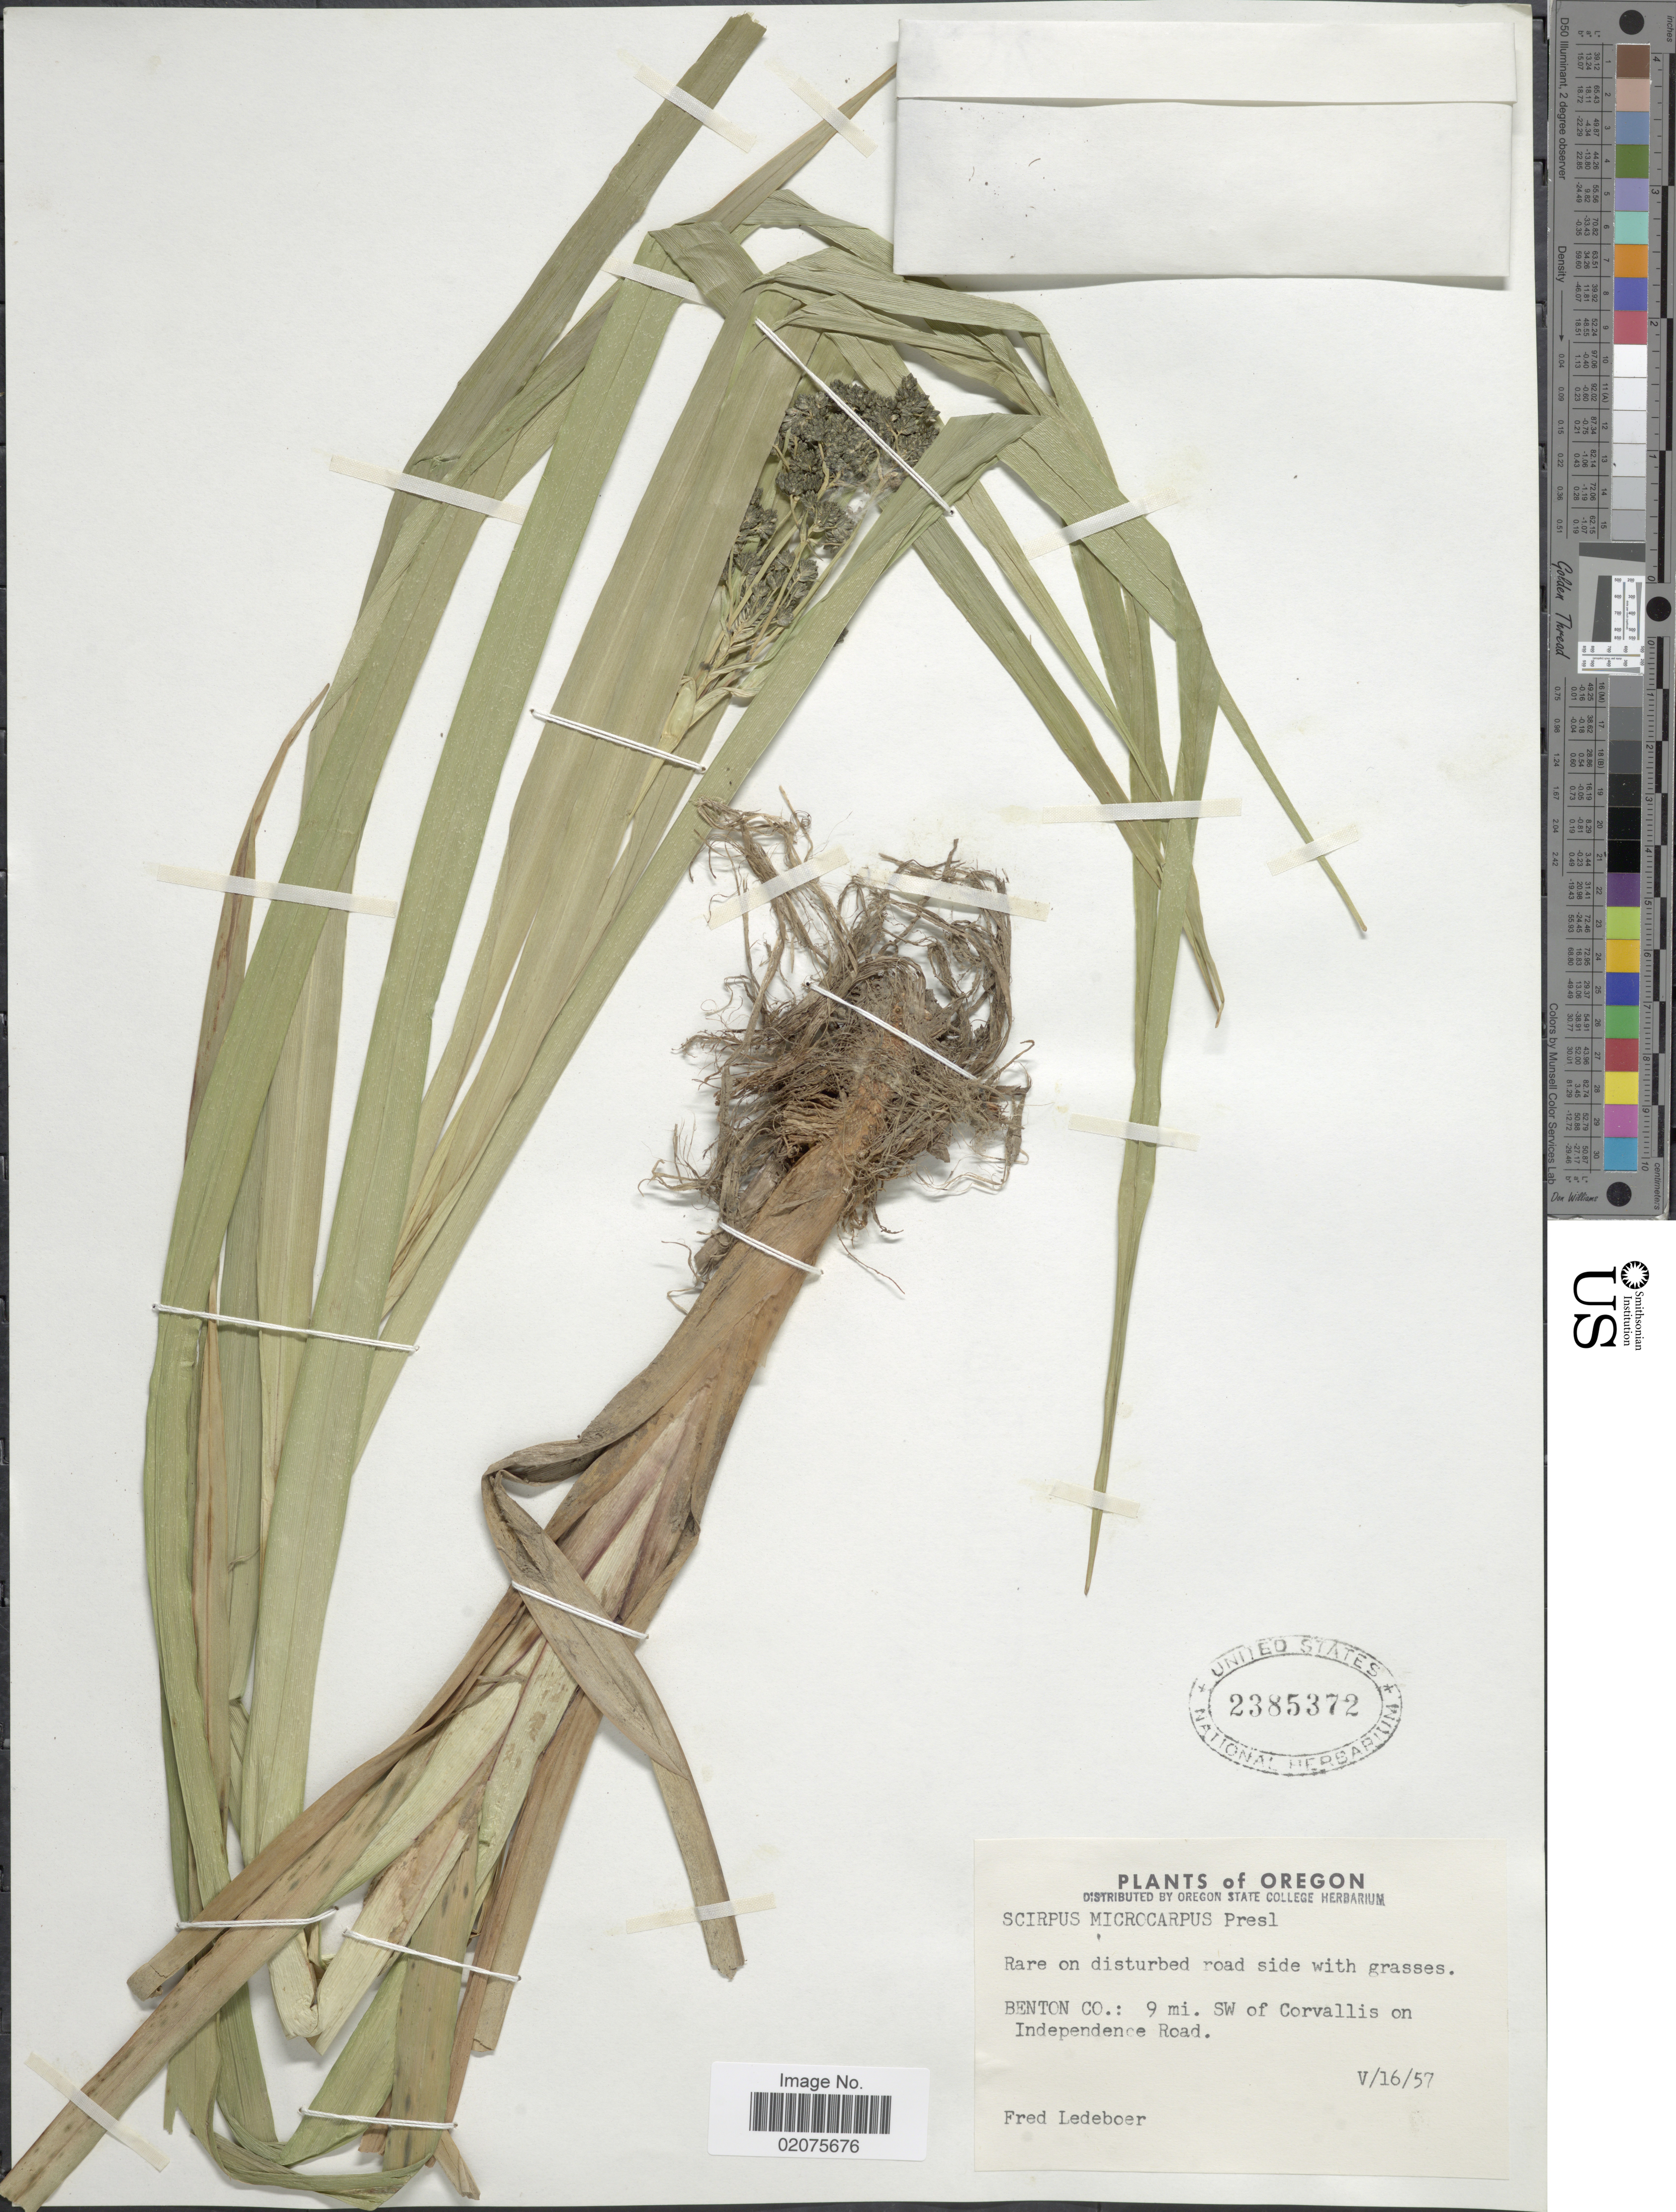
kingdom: Plantae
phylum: Tracheophyta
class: Liliopsida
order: Poales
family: Cyperaceae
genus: Scirpus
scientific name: Scirpus microcarpus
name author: J. Presl & C. Presl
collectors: F. Ledeboer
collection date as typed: Transcribed d/m/y: 16/5/57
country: United States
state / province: Oregon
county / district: Benton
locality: Benton Co.: 9 mi. SW of Corvallis on Independence Road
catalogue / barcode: US 2385372